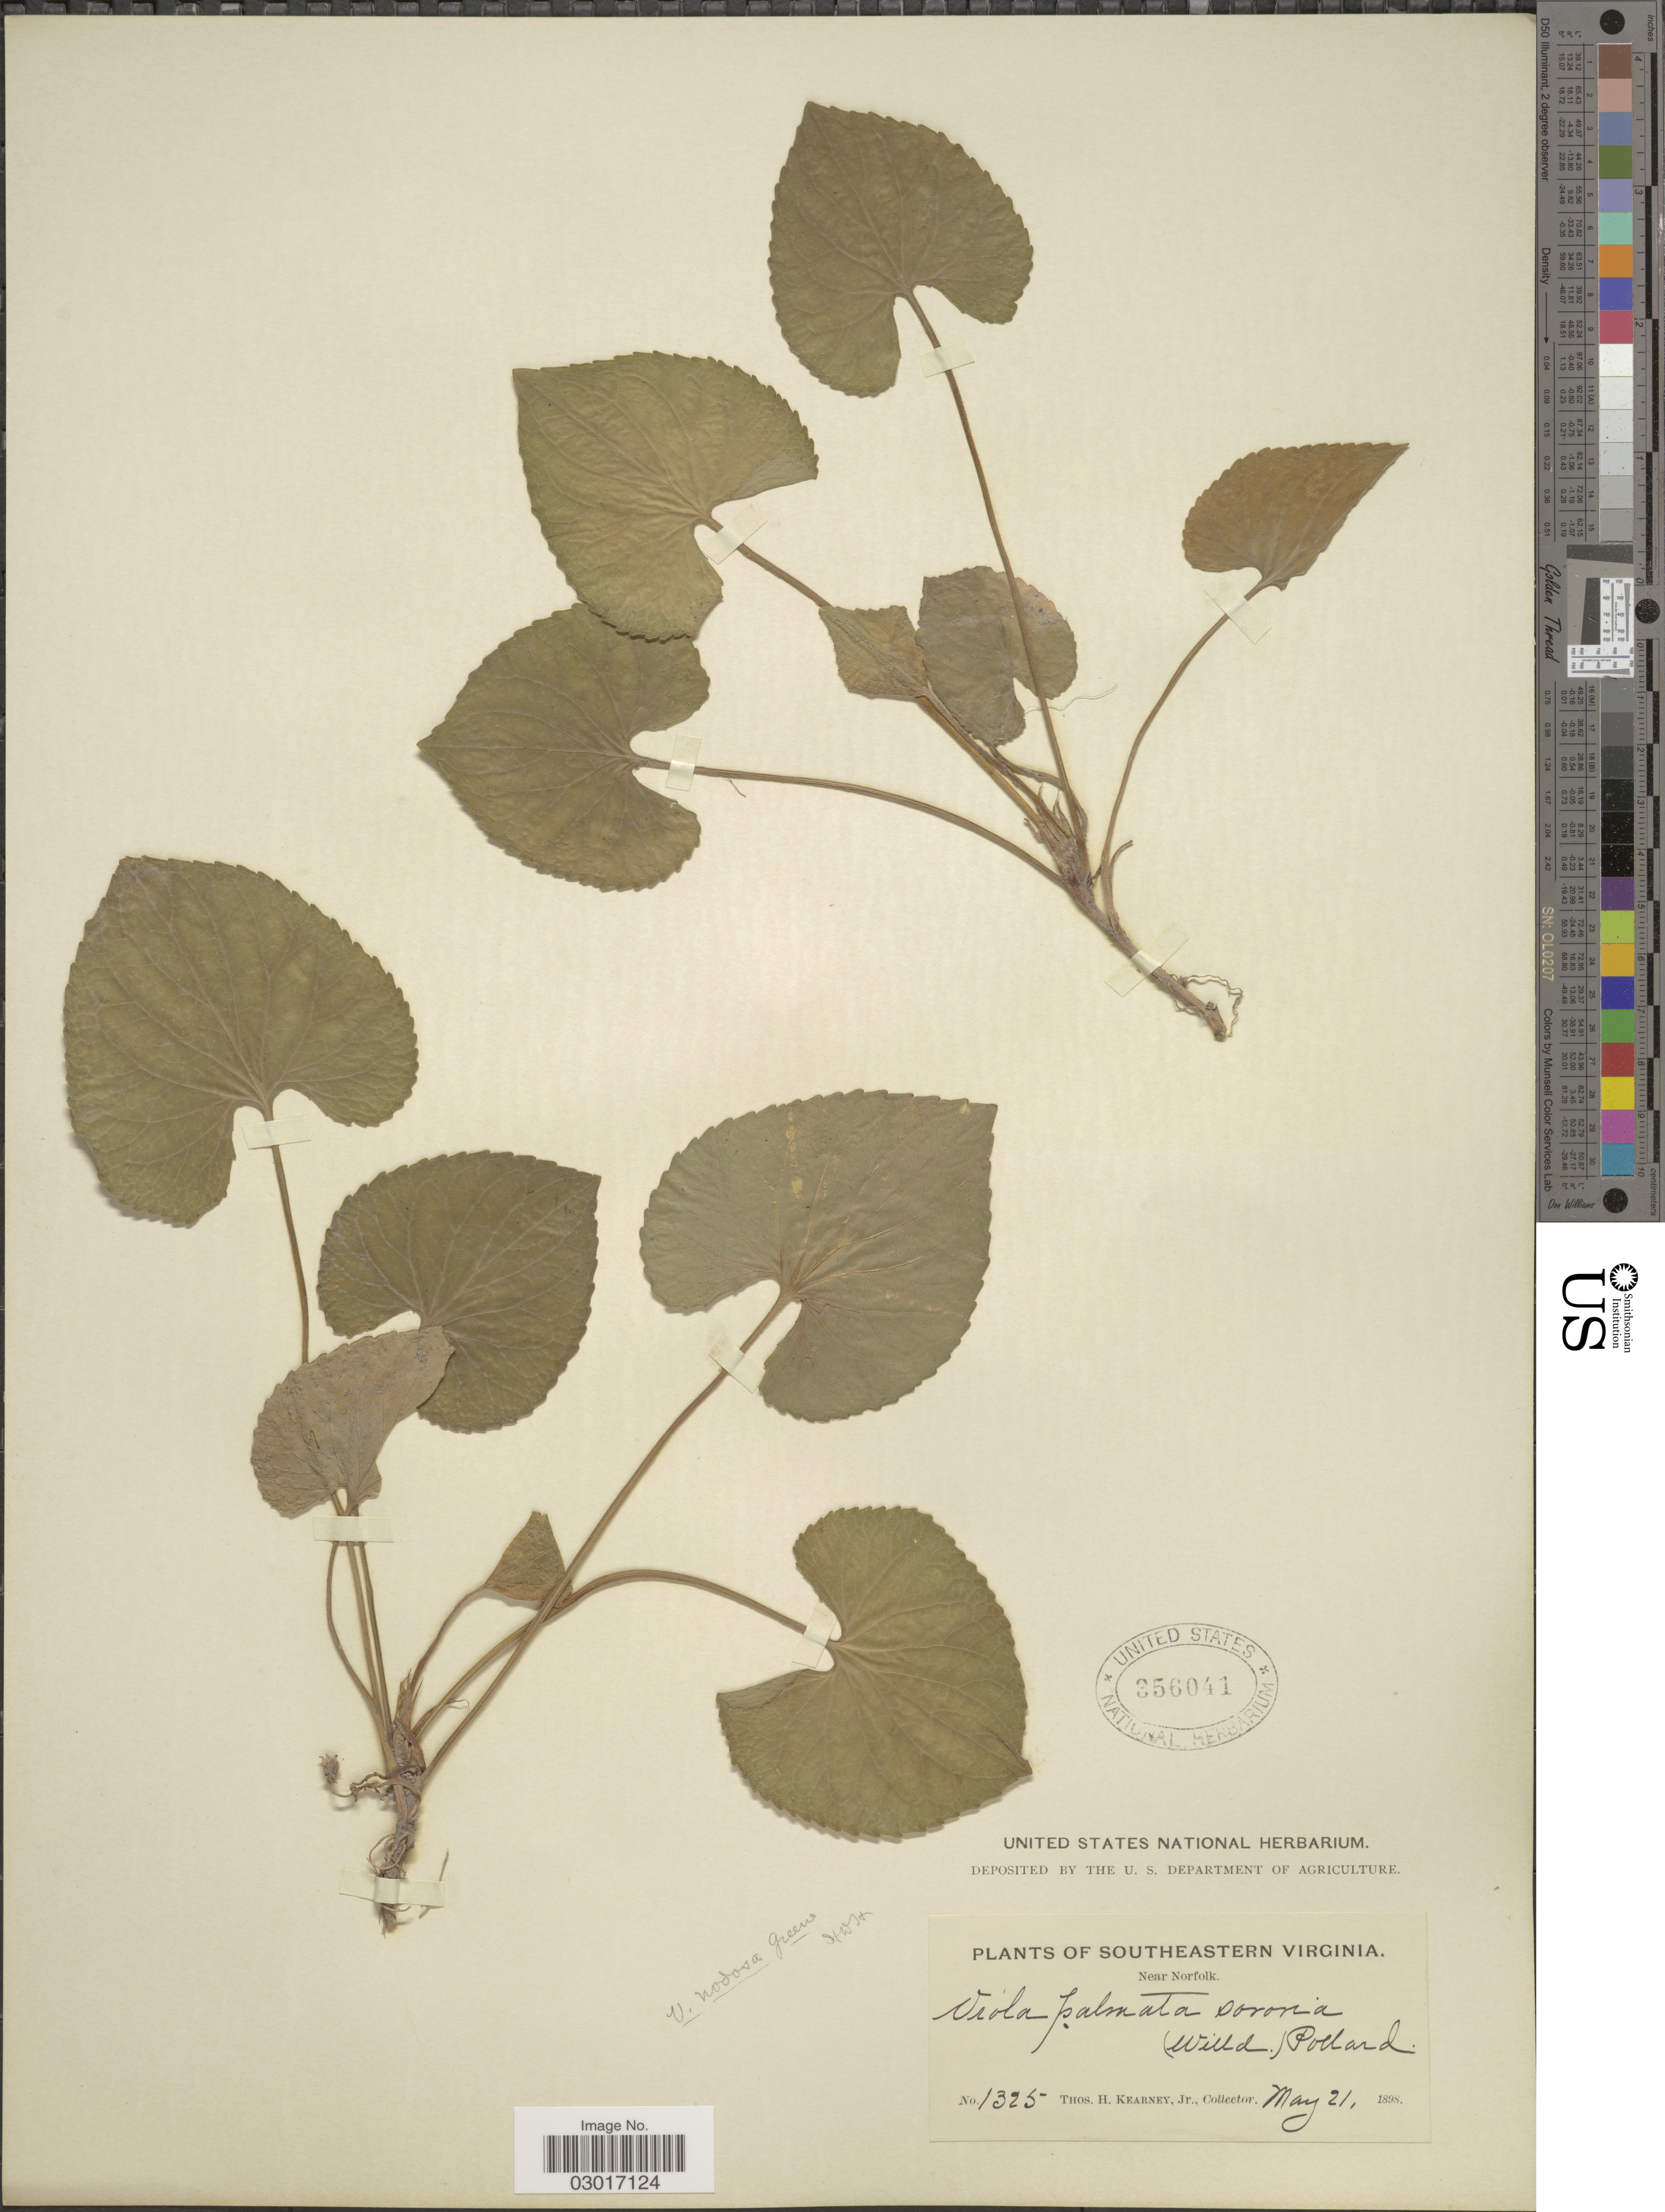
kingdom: Plantae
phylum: Tracheophyta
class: Magnoliopsida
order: Malpighiales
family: Violaceae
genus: Viola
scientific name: Viola sororia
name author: Willd.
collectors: T. H. Kearney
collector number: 1325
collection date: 1898-05-21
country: United States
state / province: Virginia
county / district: City of Norfolk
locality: Southeastern Virginia. Near Norfolk.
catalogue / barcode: US 356041